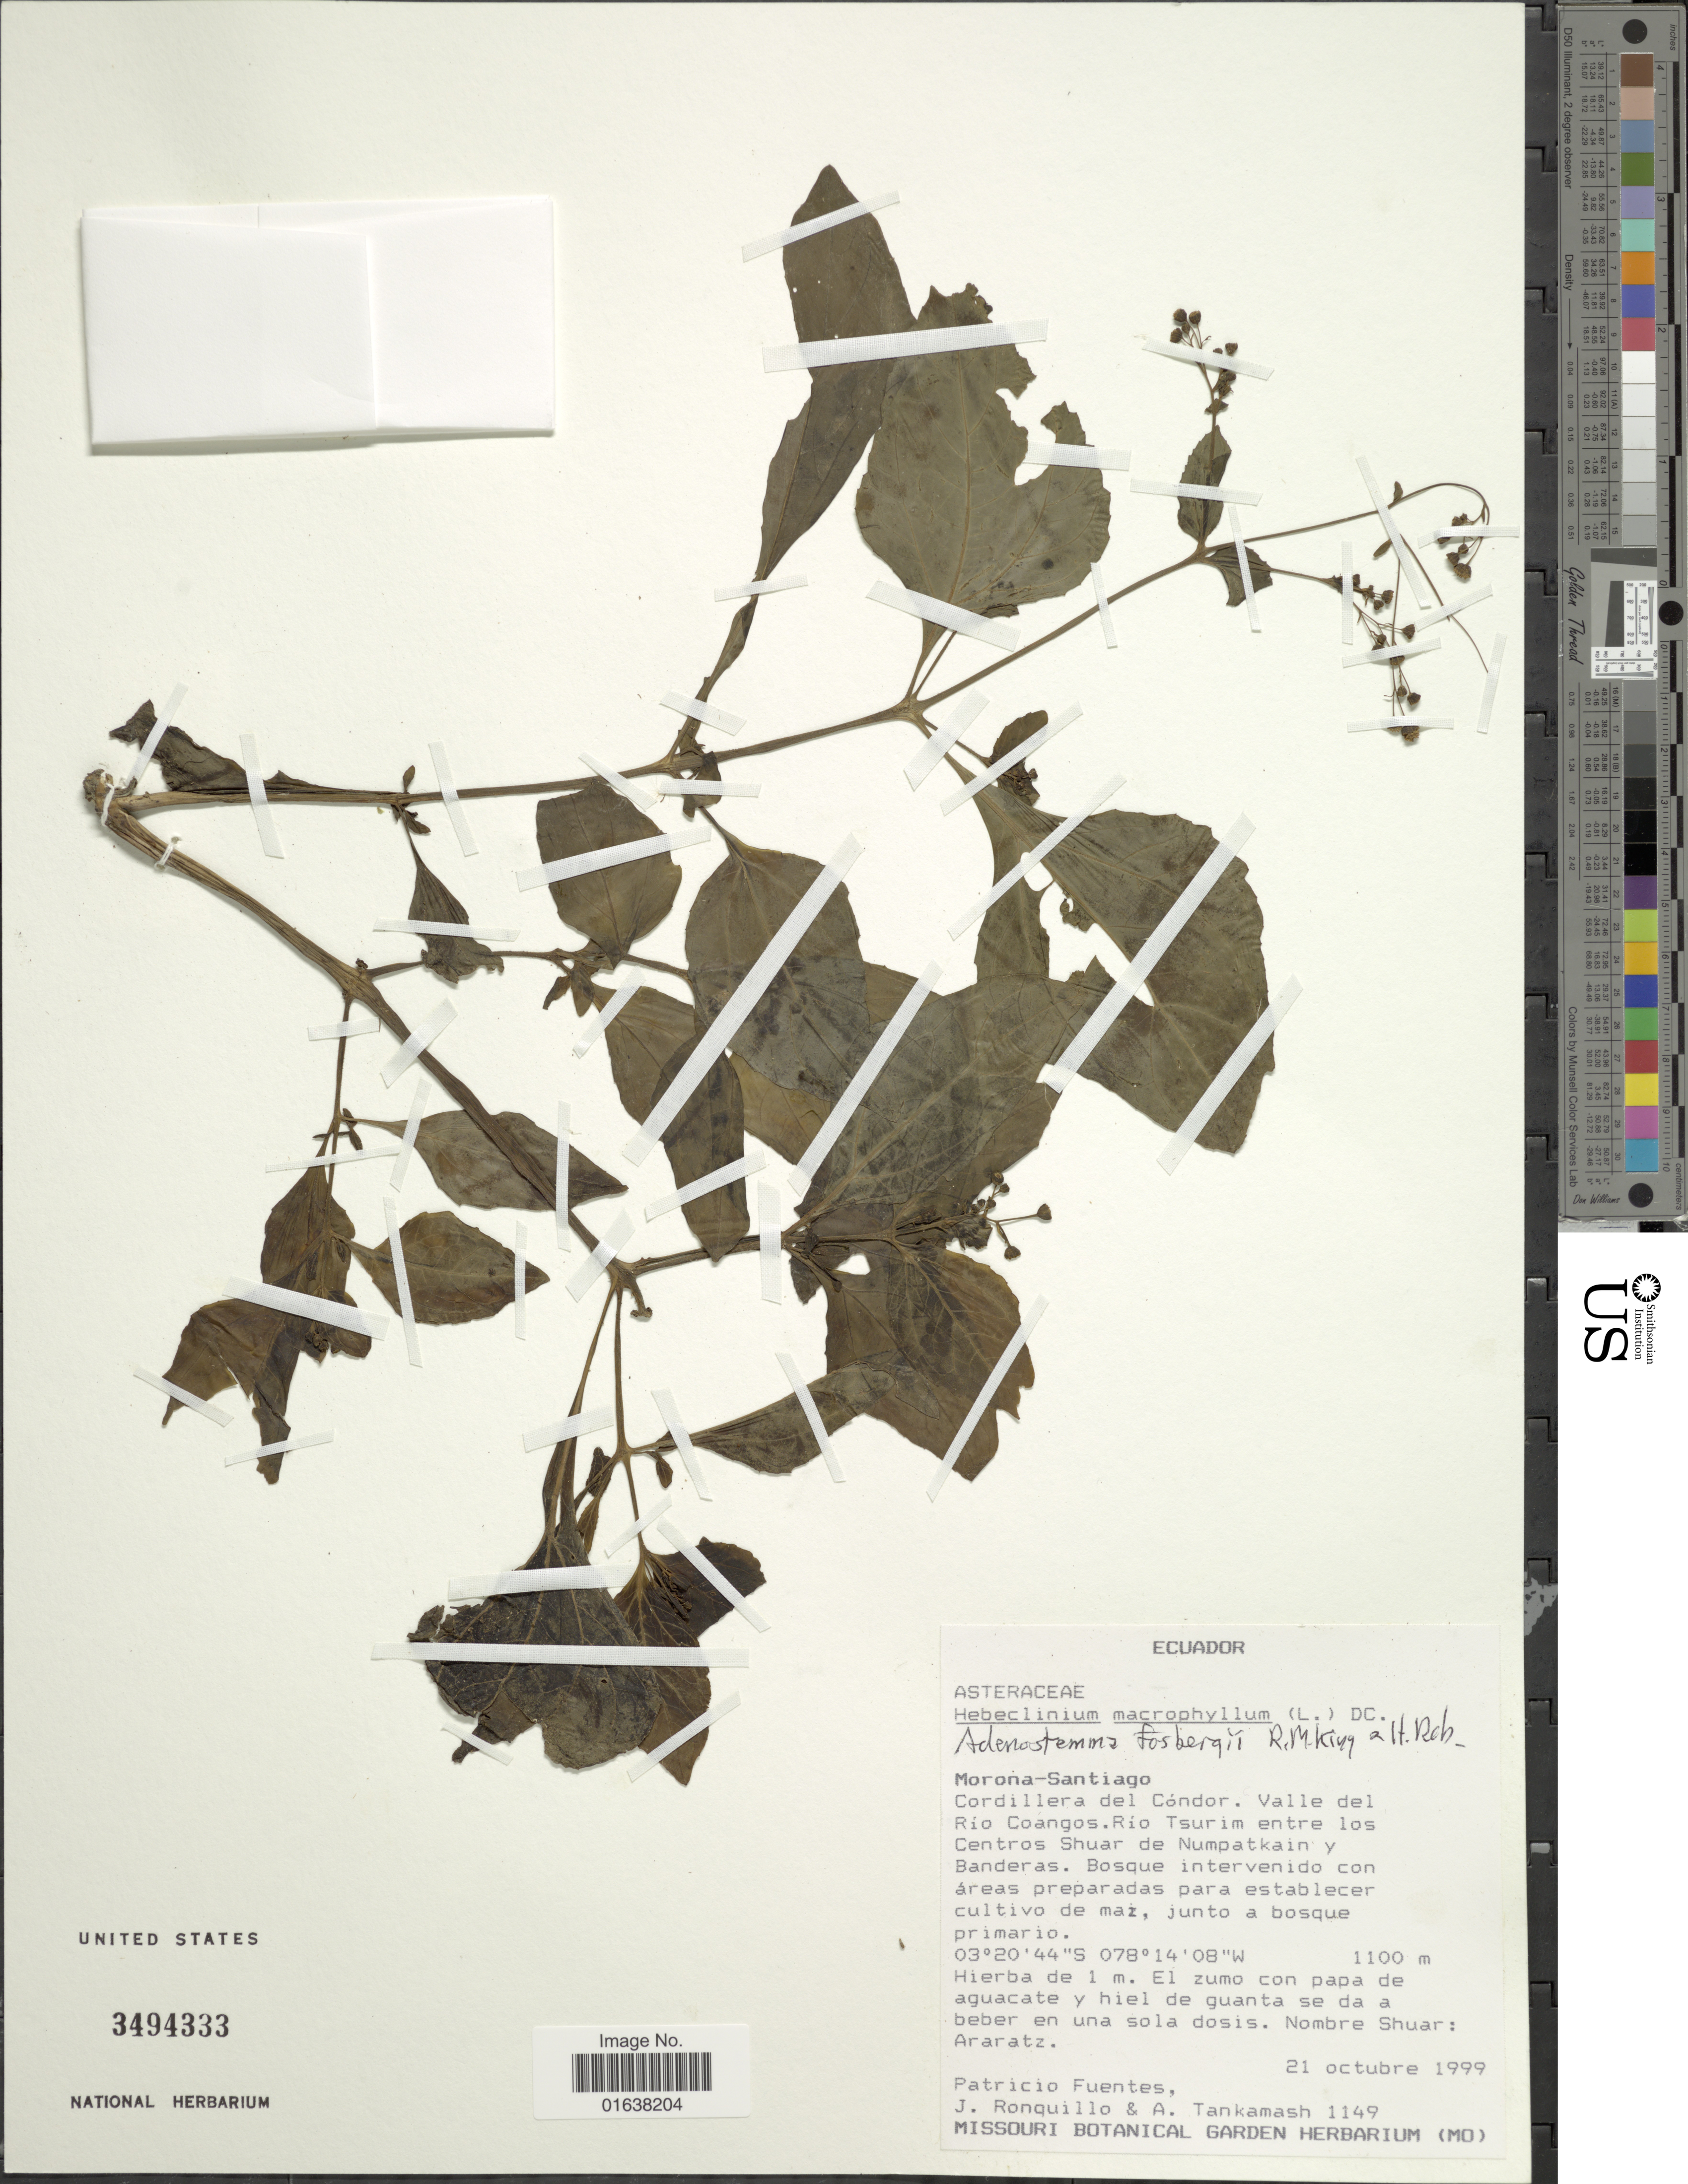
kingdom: Plantae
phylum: Tracheophyta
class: Magnoliopsida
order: Asterales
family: Asteraceae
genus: Adenostemma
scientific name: Adenostemma fosbergii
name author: R.M. King & H. Rob.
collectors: P. Fuentes, J. Ronquillo & A. Tankamash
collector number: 1149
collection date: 1999-10-21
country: Ecuador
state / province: Morona-Santiago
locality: Cordillera del Condor. Valle del Rio Coangos. Rio Tsurim entre los Centros Shuar de Numpatkain y Banderas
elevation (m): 1100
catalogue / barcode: US 3494333